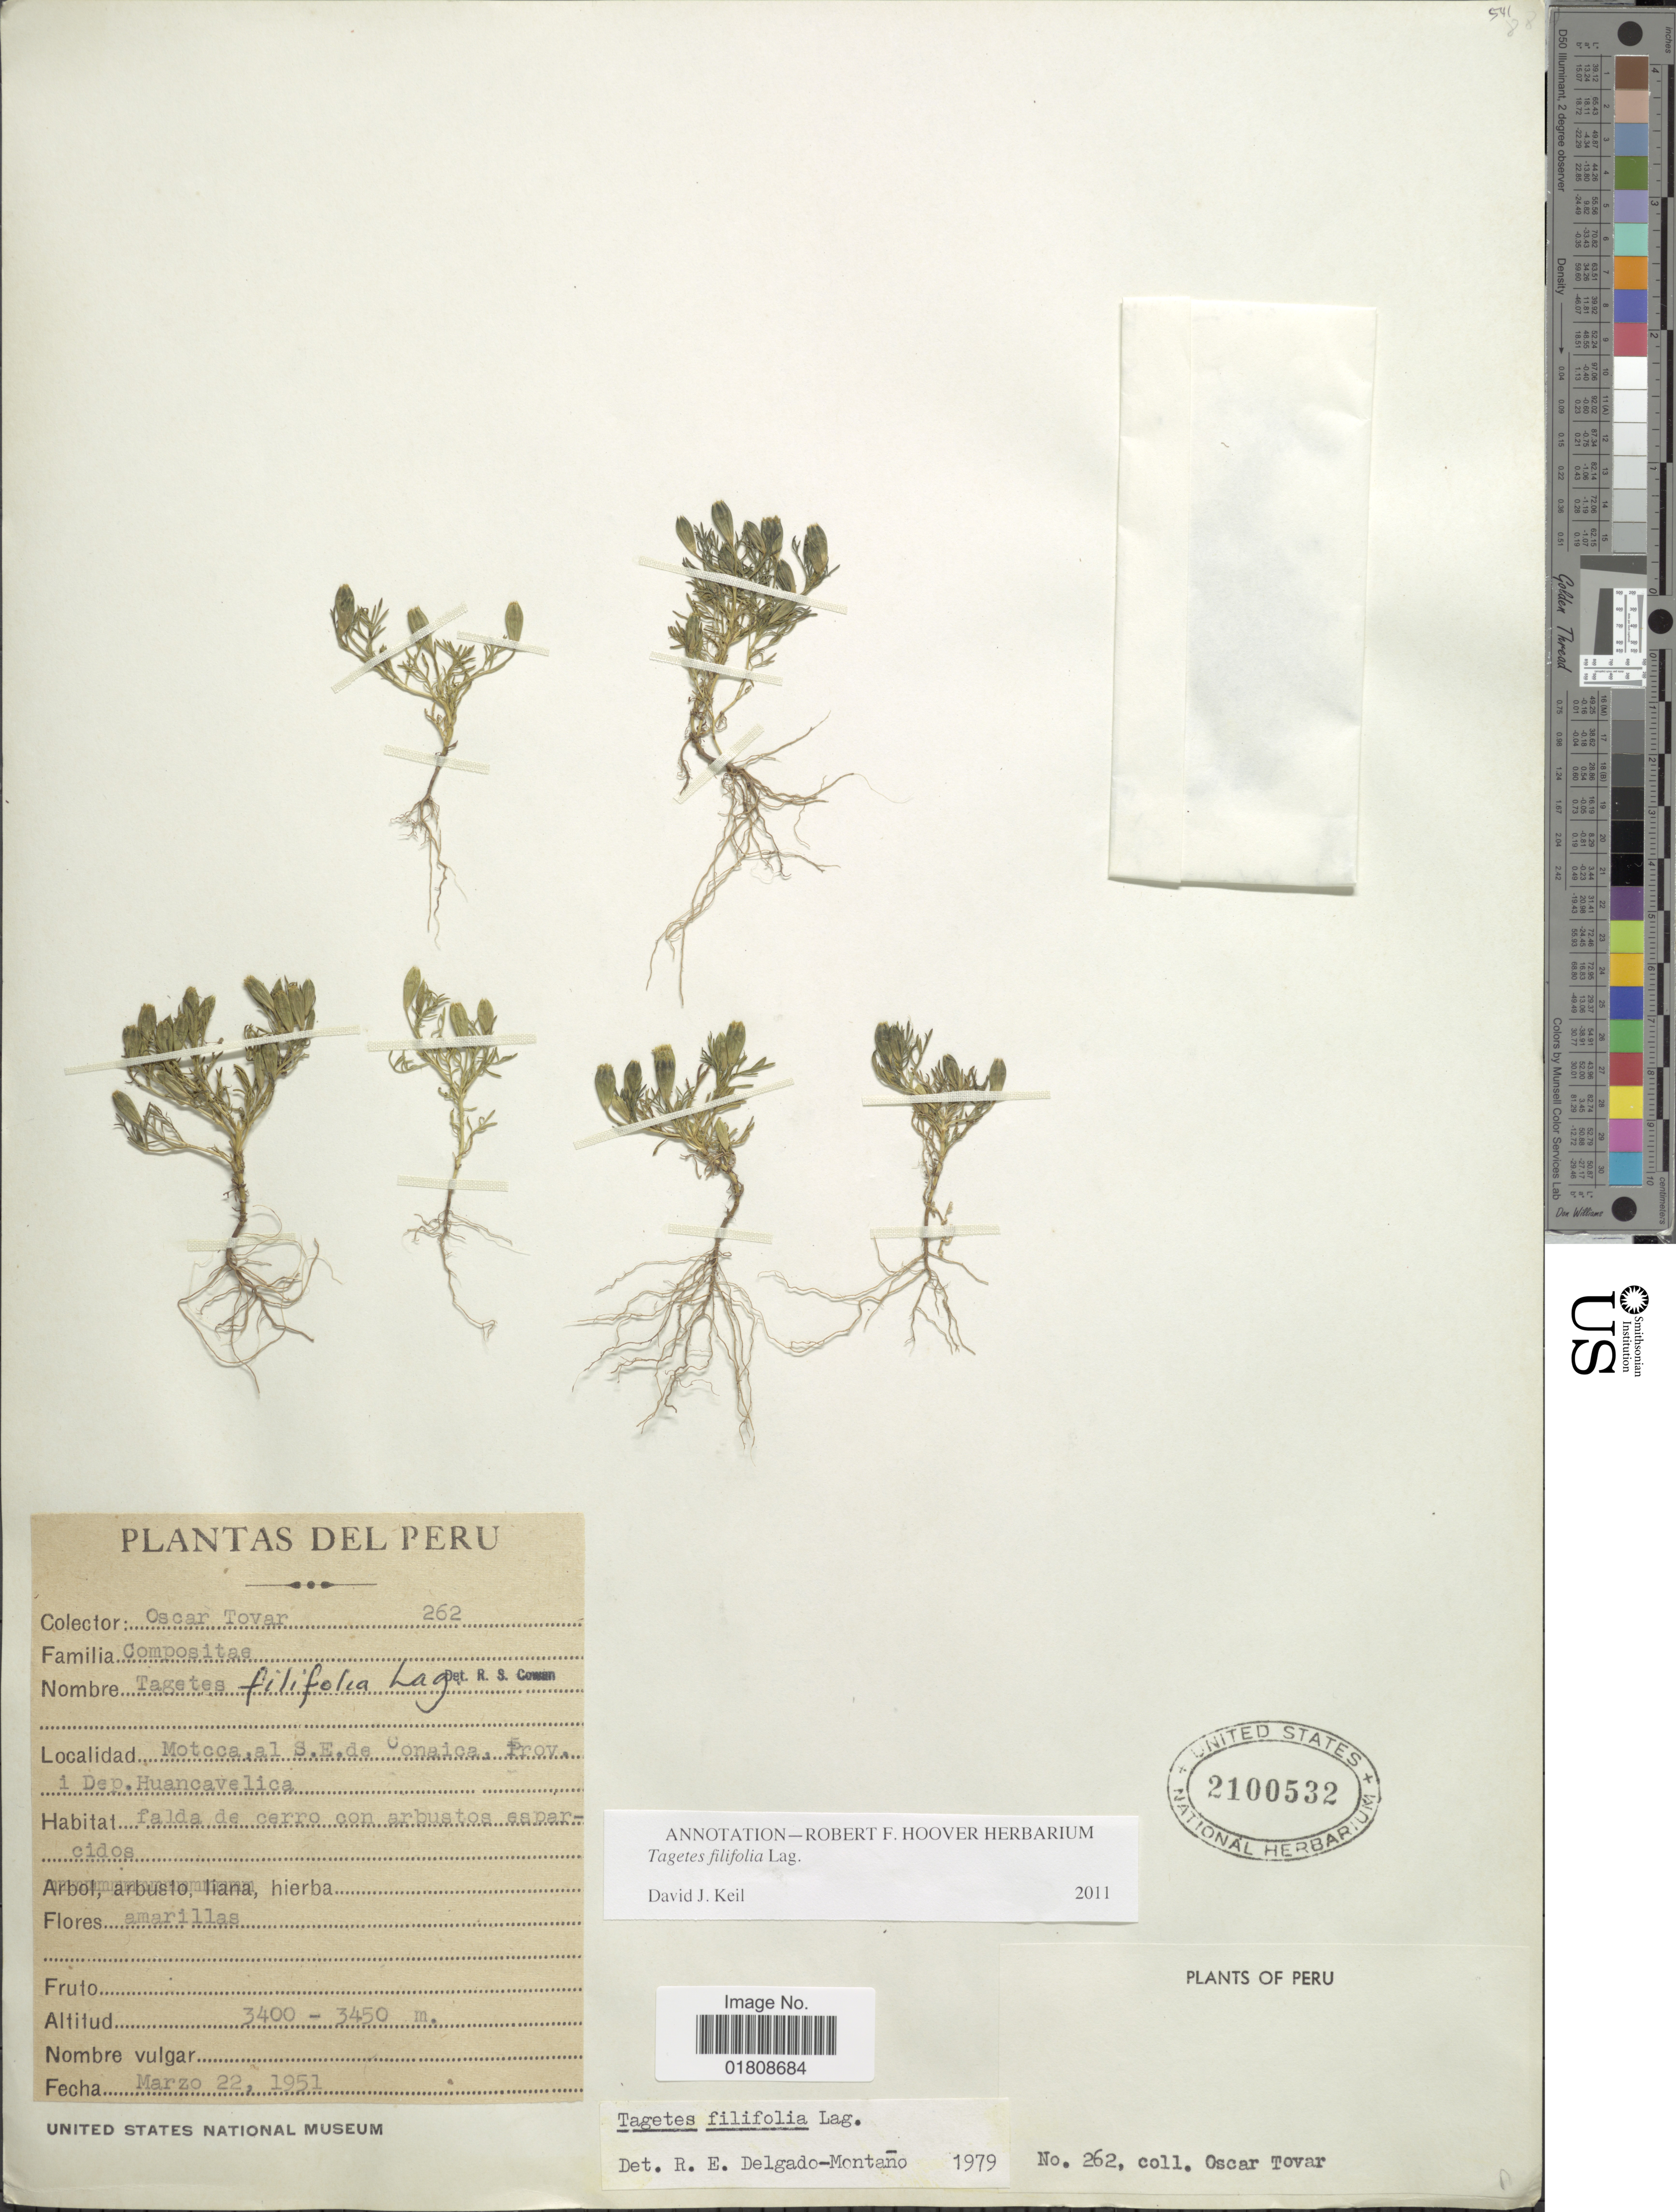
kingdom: Plantae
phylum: Tracheophyta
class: Magnoliopsida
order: Asterales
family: Asteraceae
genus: Tagetes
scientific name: Tagetes filifolia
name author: Lag.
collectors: Ó. Tovar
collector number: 262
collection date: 1951-03-22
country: Peru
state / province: Huancavelica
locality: Motcca, al S. E. de Conaica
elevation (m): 3400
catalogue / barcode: US 2100532